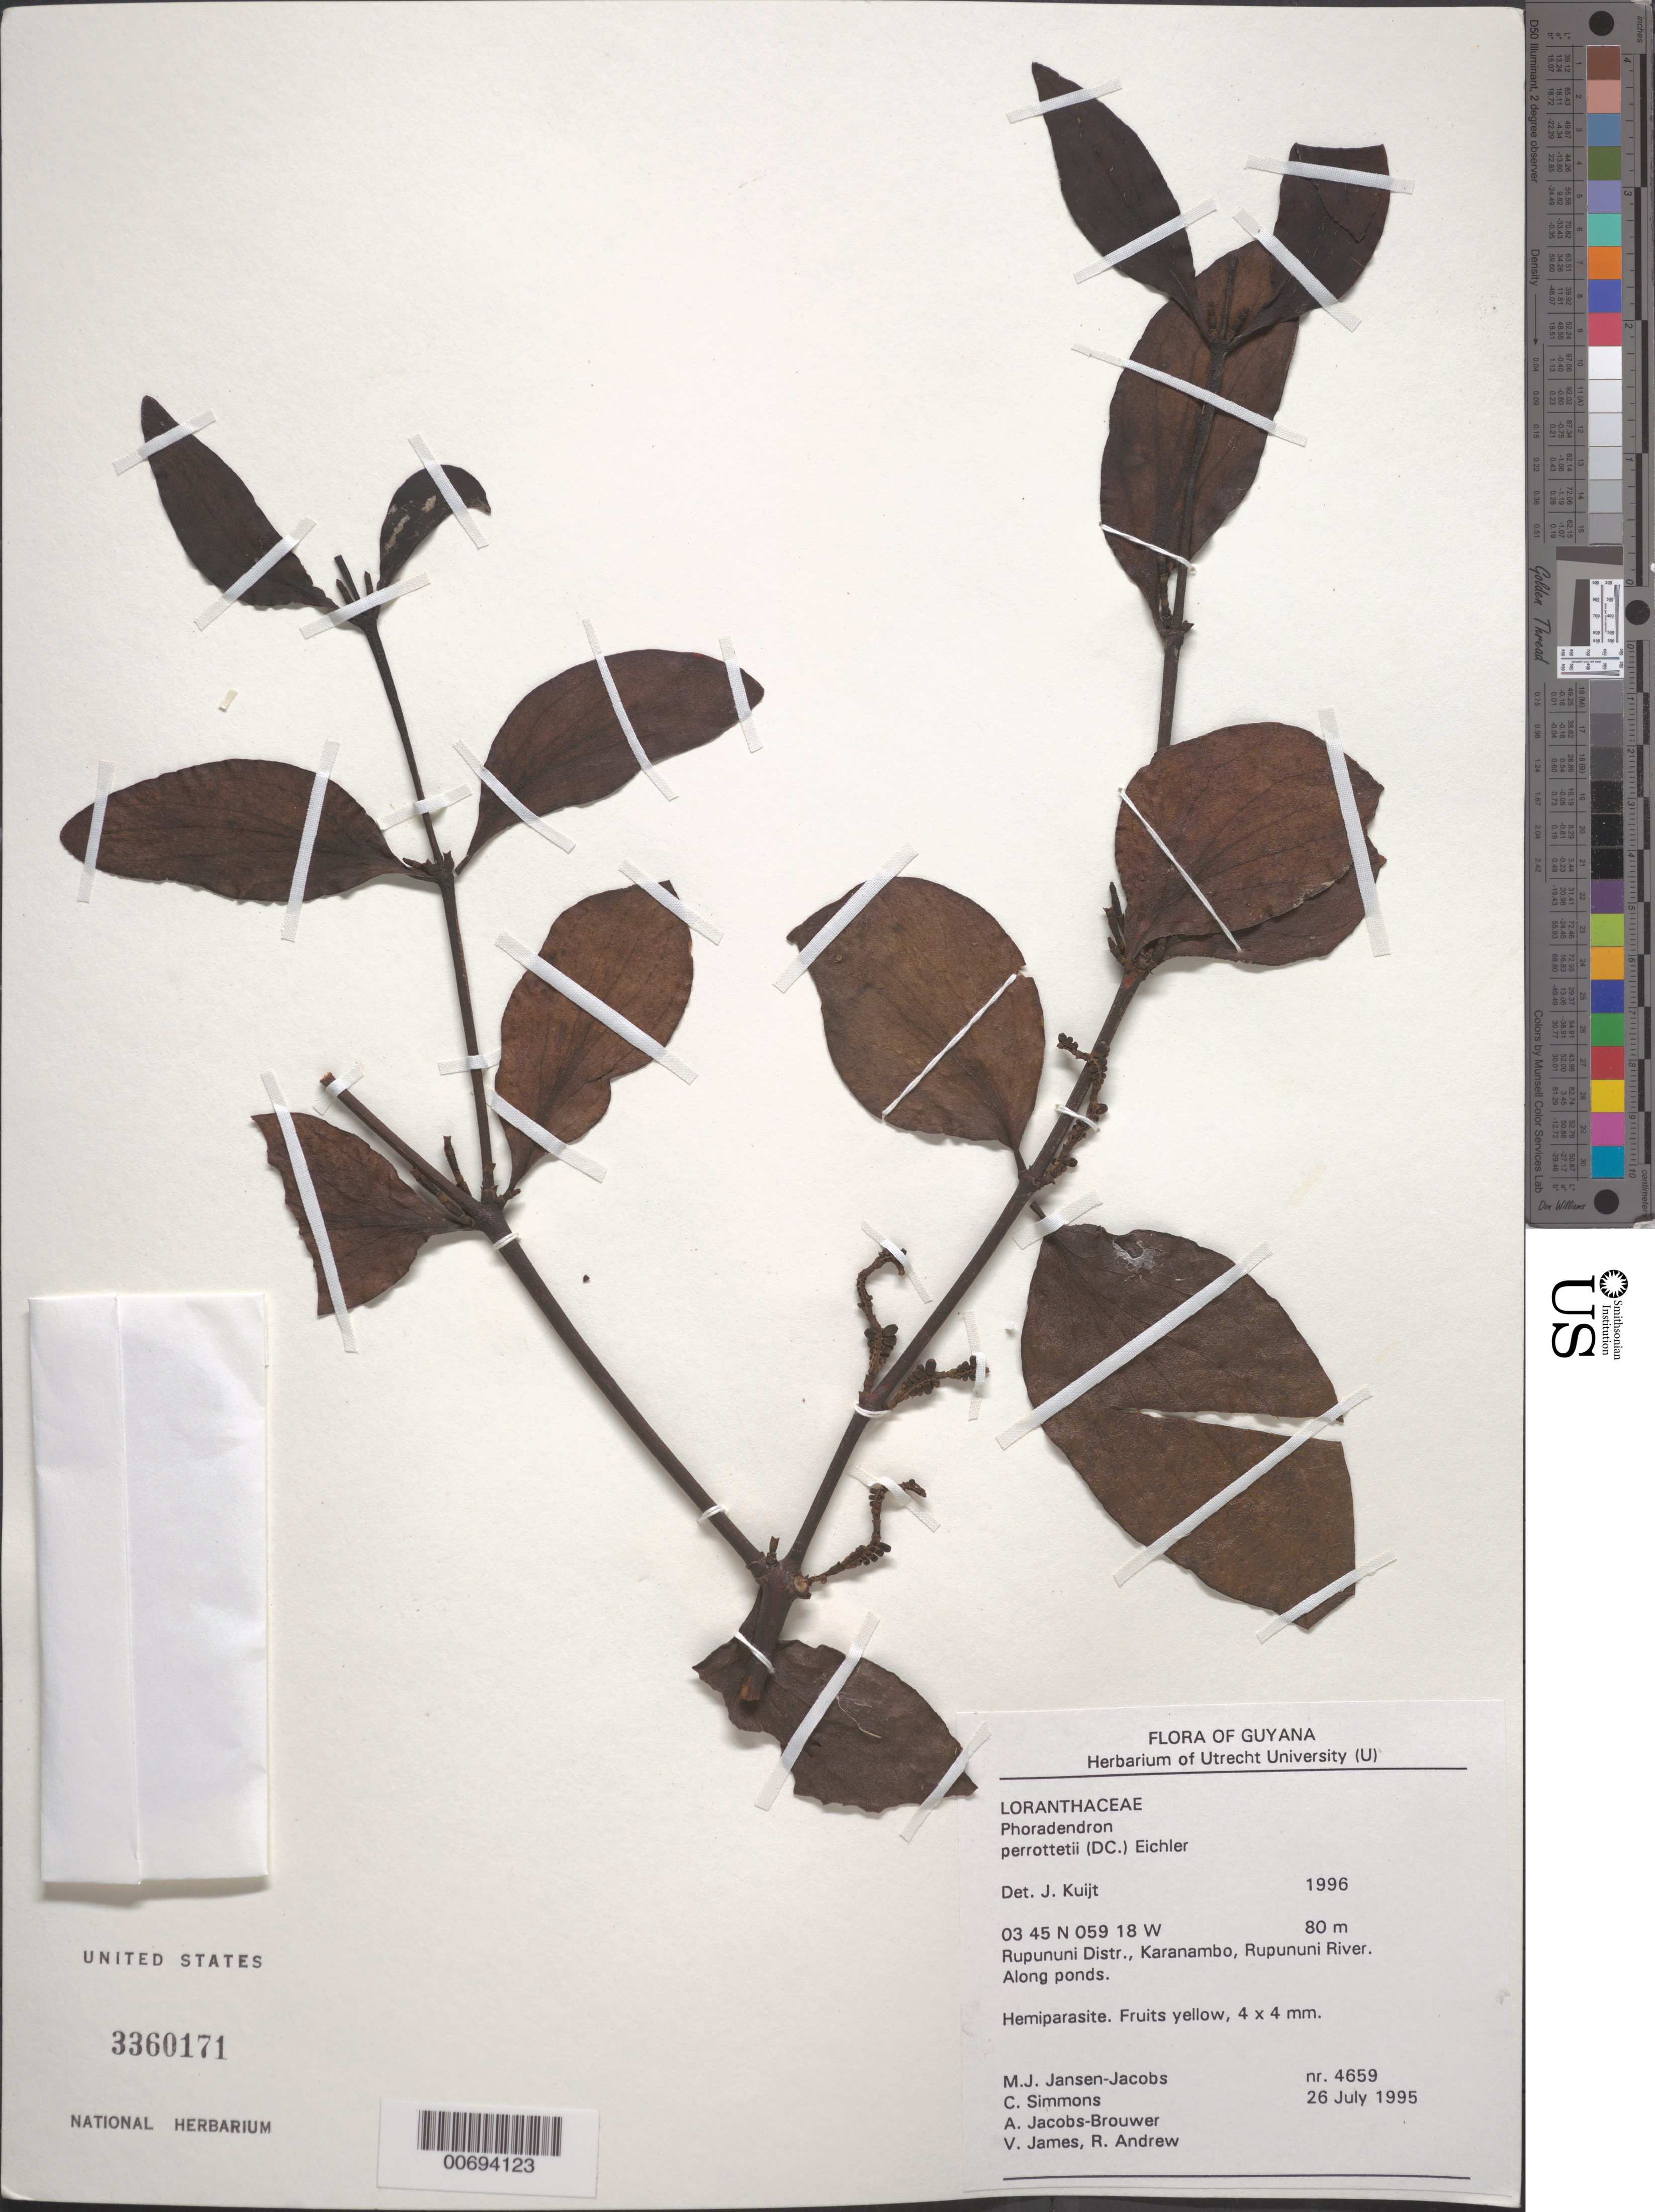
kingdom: Plantae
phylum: Tracheophyta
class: Magnoliopsida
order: Santalales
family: Viscaceae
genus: Phoradendron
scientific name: Phoradendron perrottetii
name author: (DC.) Eichler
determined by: Kuijt, Job, (CANADA)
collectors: M. J. Jansen-Jacobs, C. Simons, A. Jacobs-Brouwer, V. James & R. Andrew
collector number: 4659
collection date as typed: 26-Jul-95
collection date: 1995-07-26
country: Guyana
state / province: U. Takutu-U. Essequibo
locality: Karanambo, Rupununi River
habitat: Along ponds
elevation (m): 80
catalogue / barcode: US 3360171